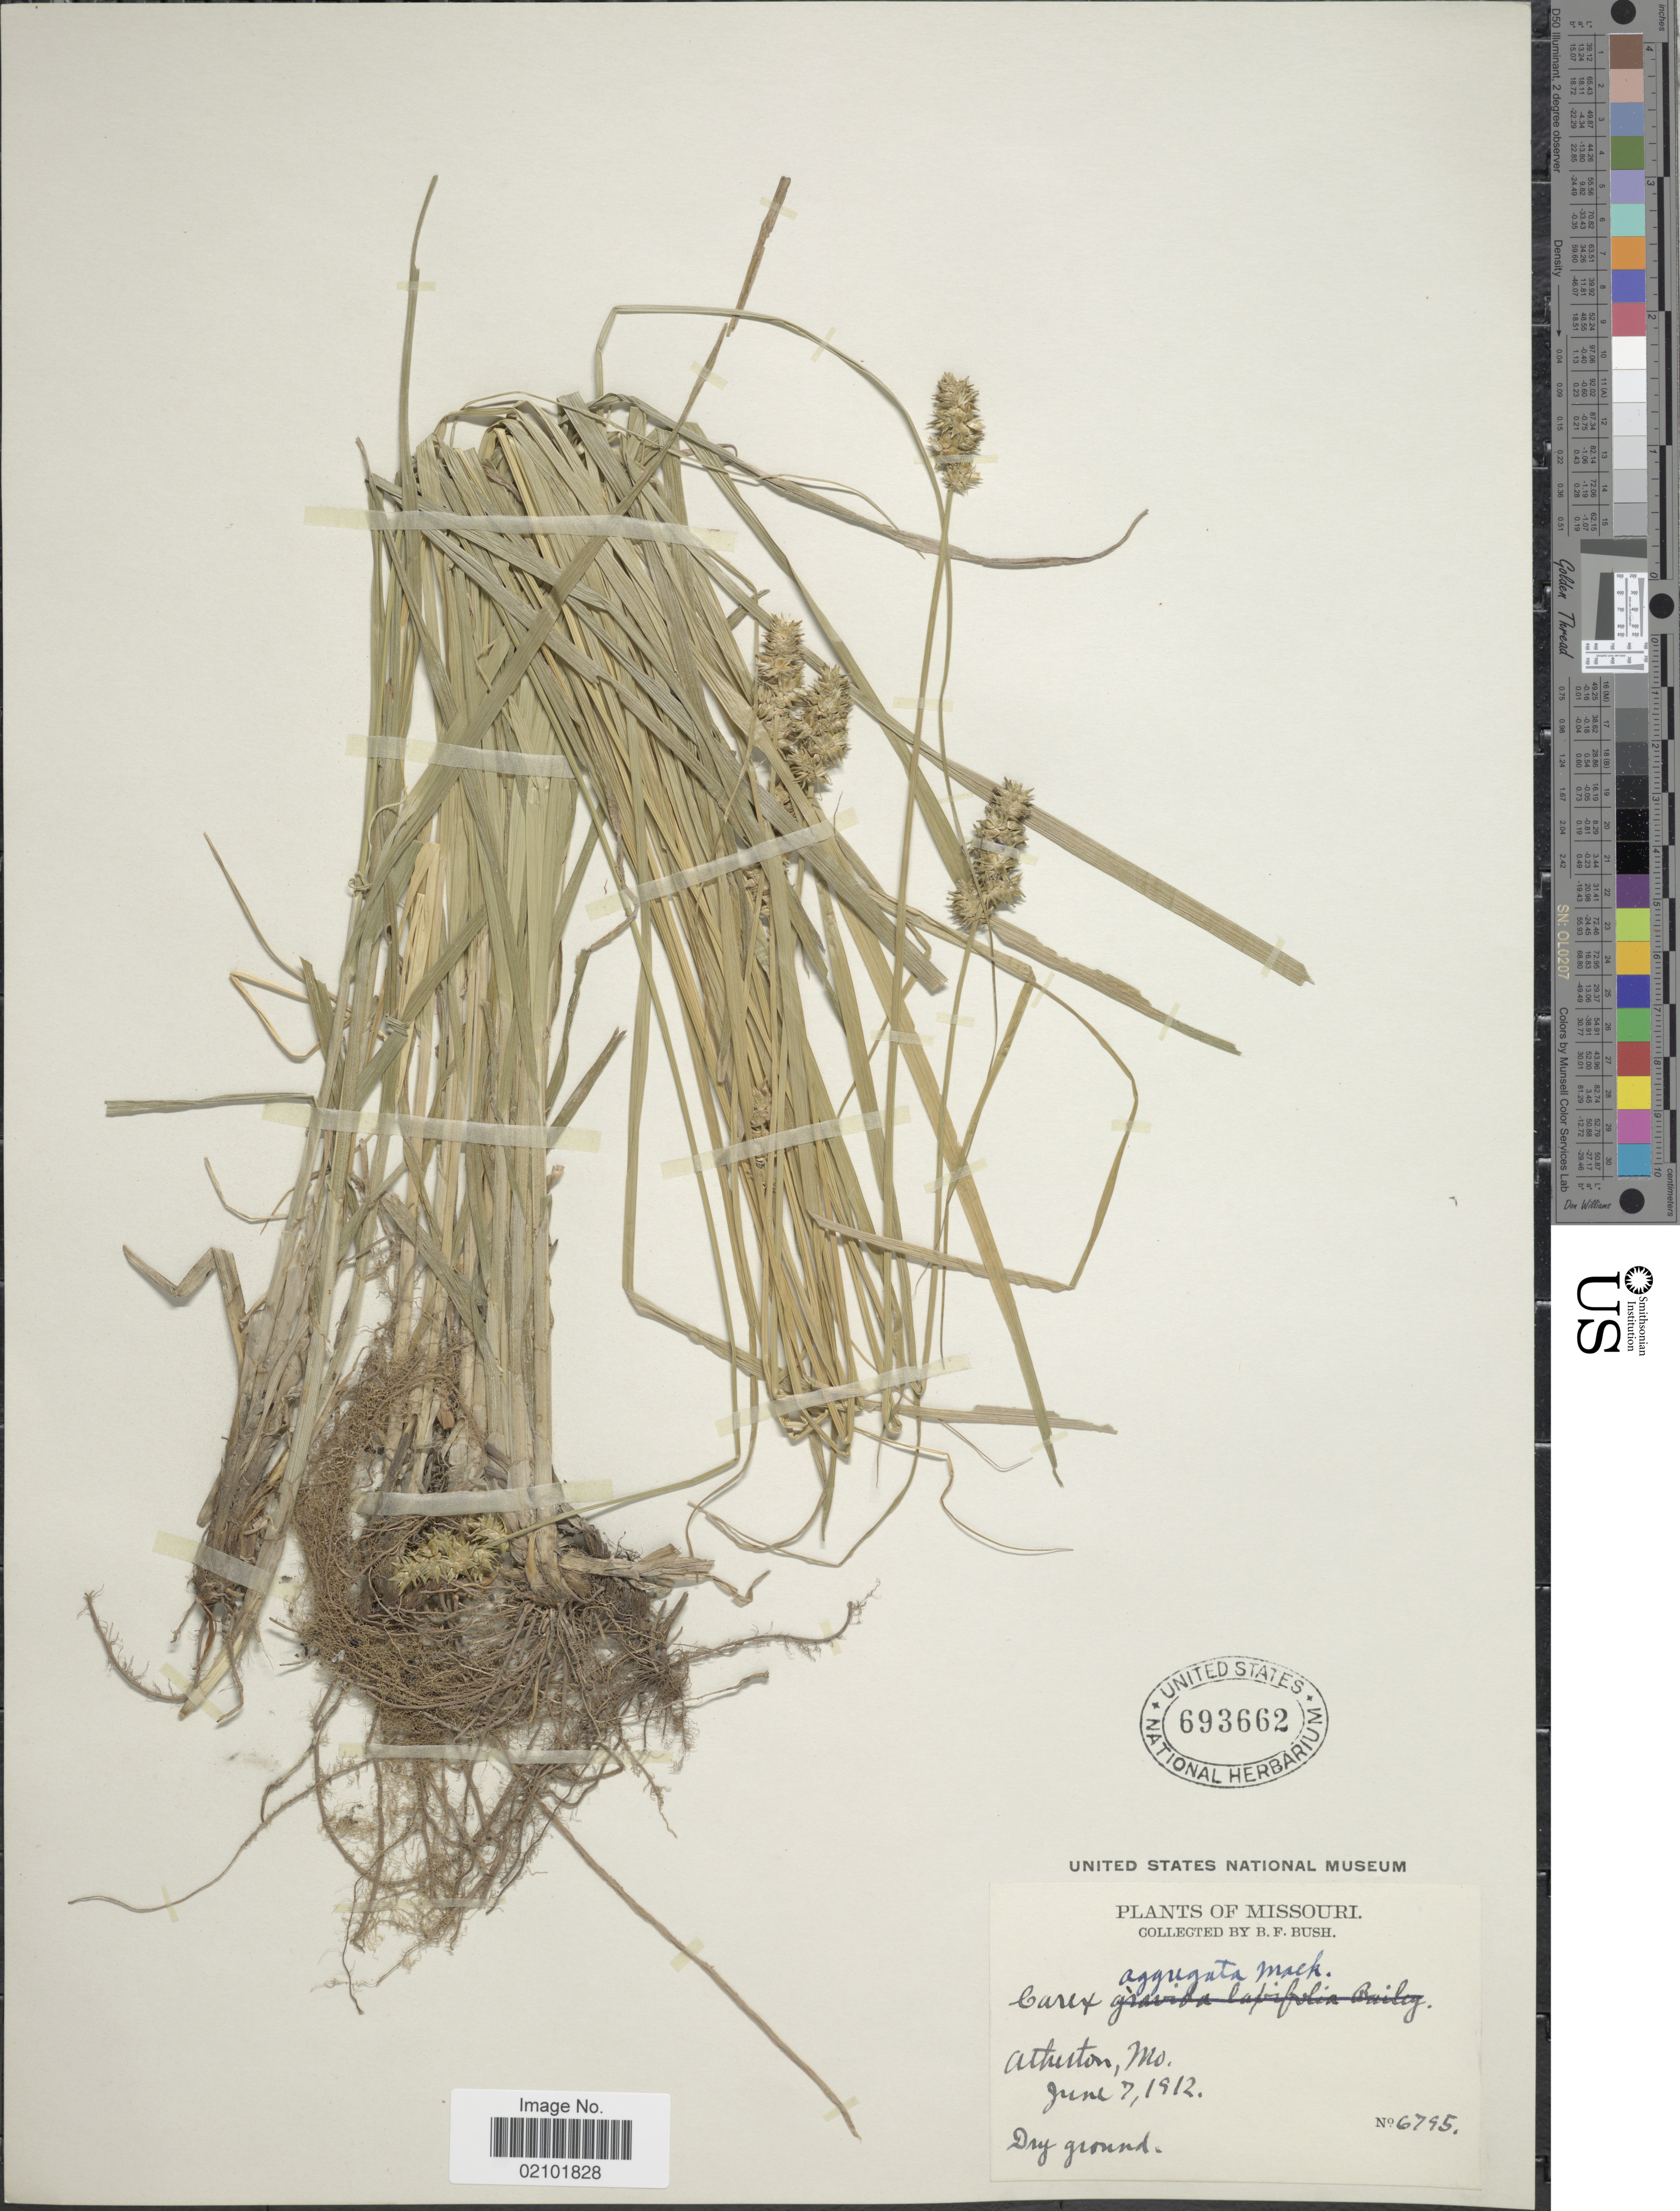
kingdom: Plantae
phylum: Tracheophyta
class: Liliopsida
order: Poales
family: Cyperaceae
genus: Carex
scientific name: Carex aggregata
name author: Mack.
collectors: B. F. Bush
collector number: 6795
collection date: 1912-06-07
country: United States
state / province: Missouri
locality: Atherton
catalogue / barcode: US 693662